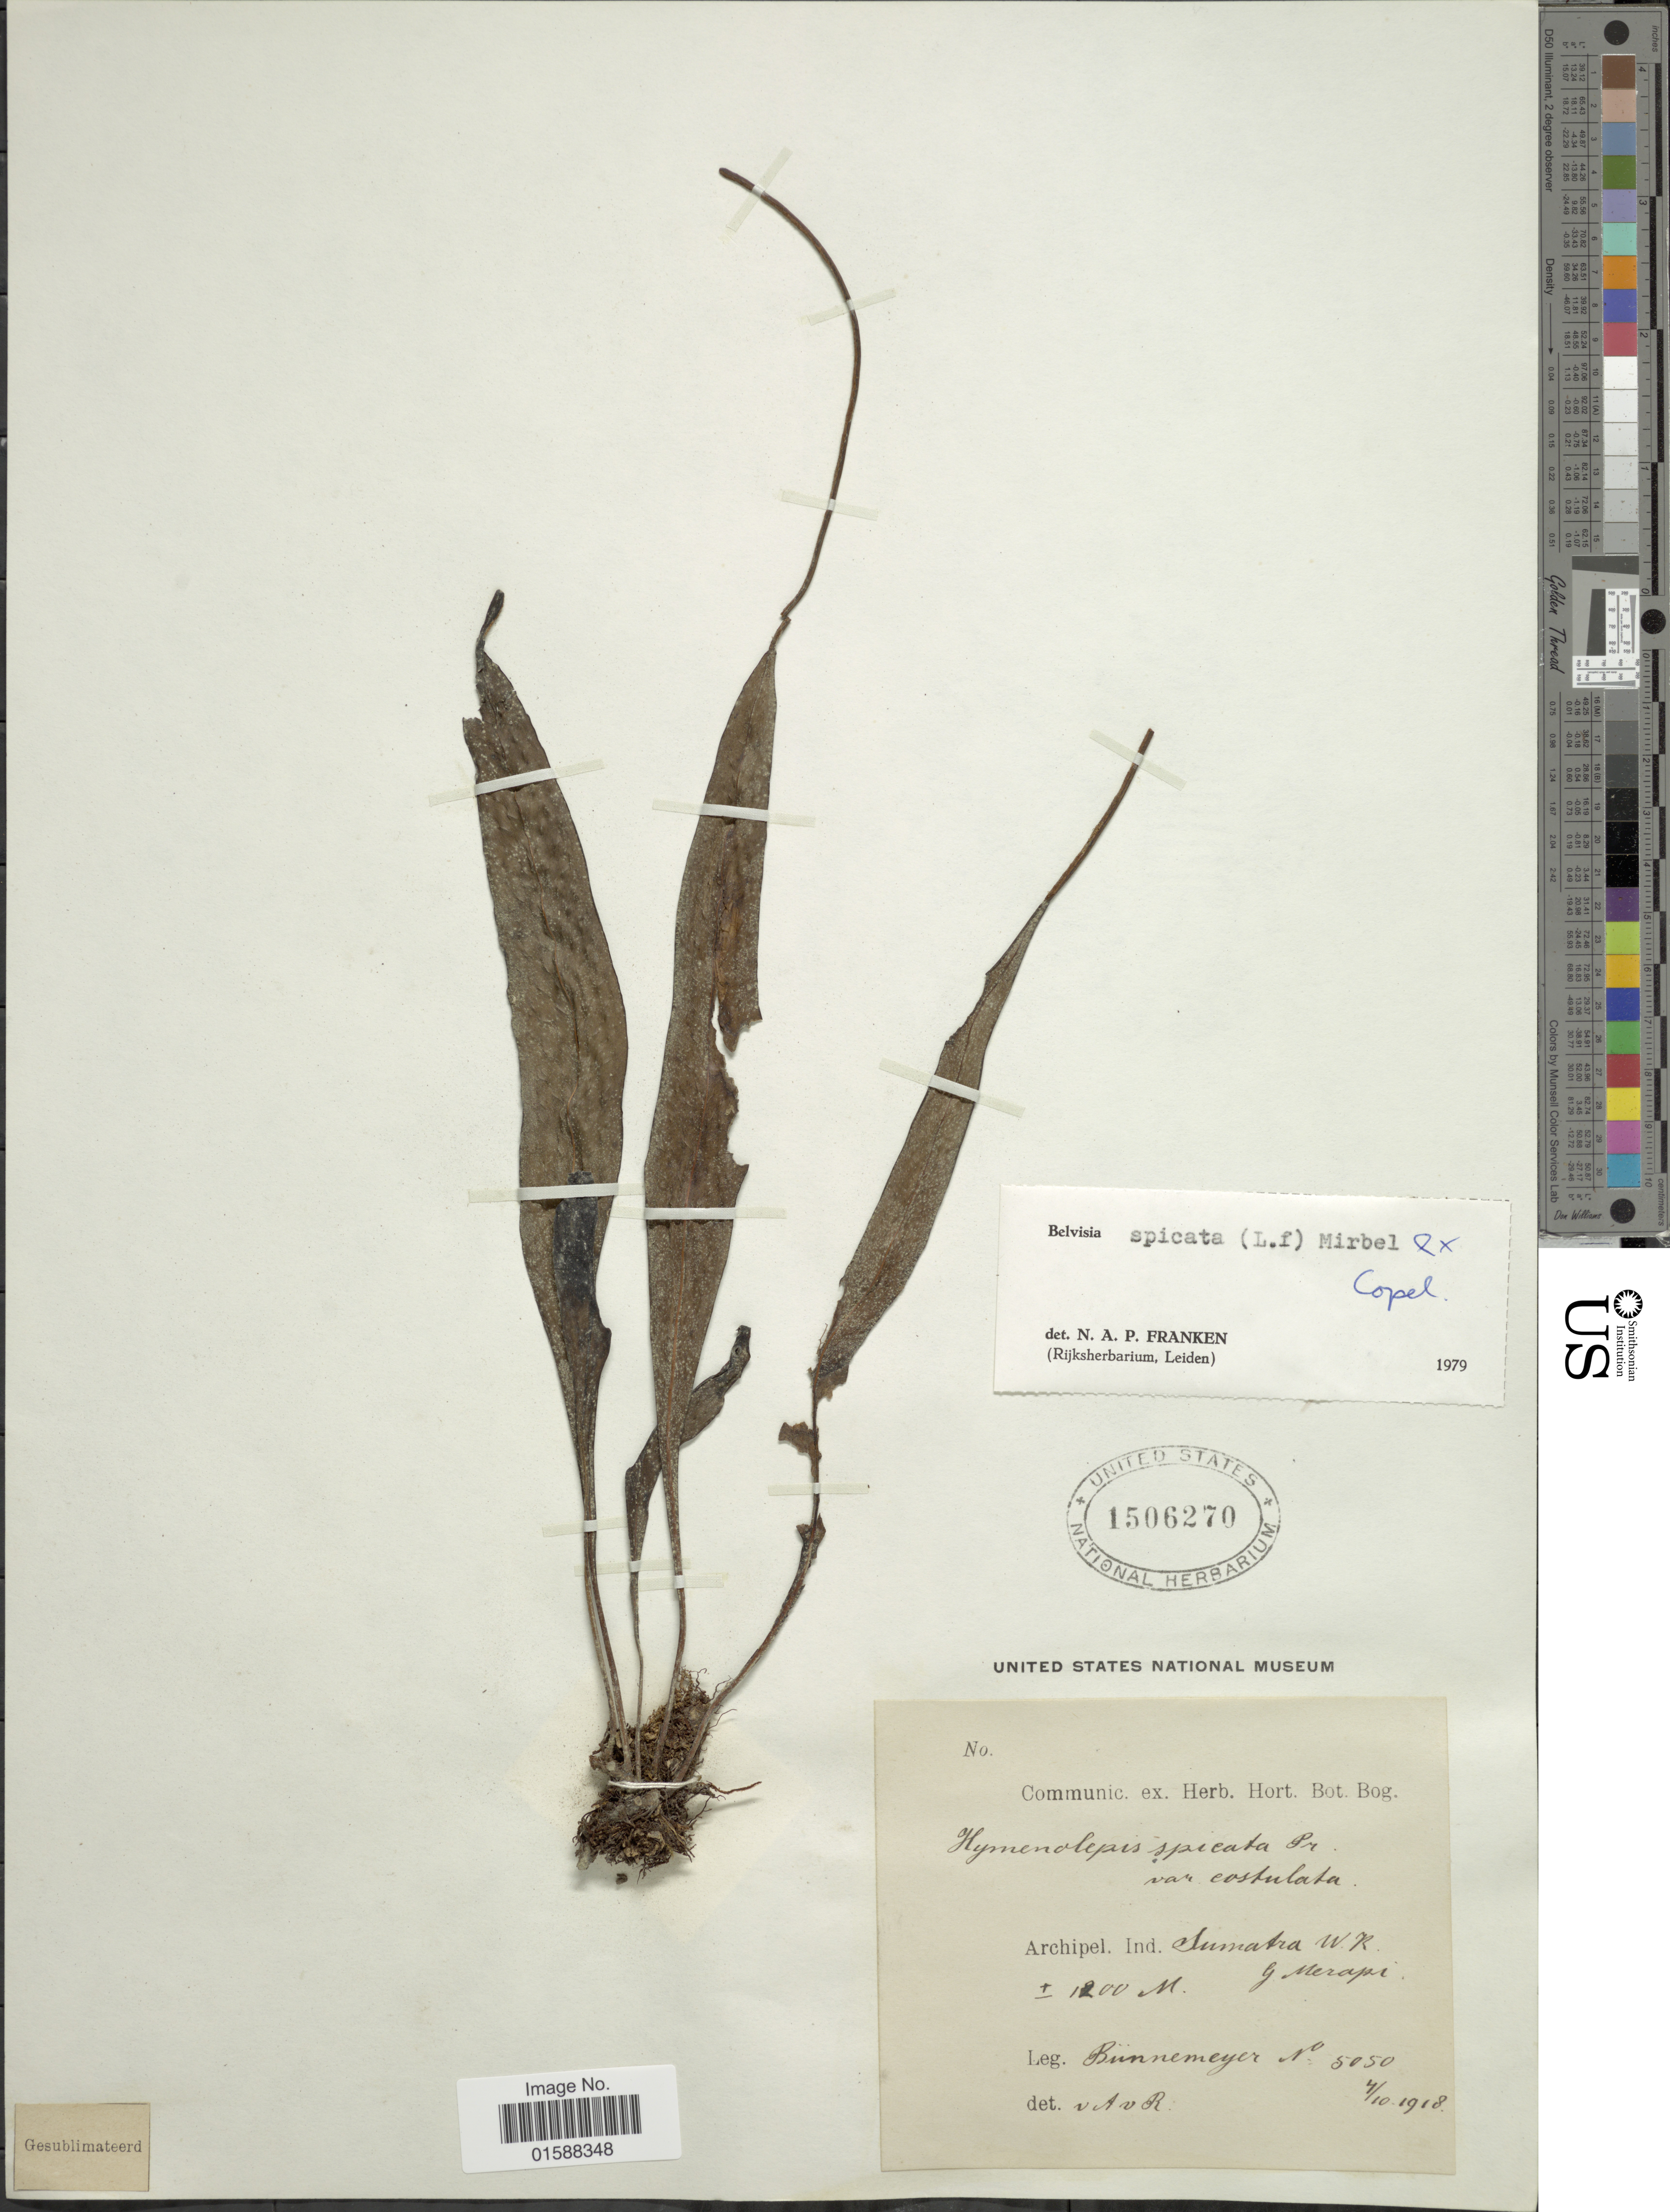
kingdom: Plantae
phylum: Tracheophyta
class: Polypodiopsida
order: Polypodiales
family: Polypodiaceae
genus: Lepisorus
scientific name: Lepisorus spicatus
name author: (L. f.) Li S. Wang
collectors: Bunnemeyer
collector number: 5050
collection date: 1918-10-04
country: Indonesia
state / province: Sumatra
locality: W. R. G Nerapi [interpreted]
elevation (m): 1200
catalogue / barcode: US 1506270